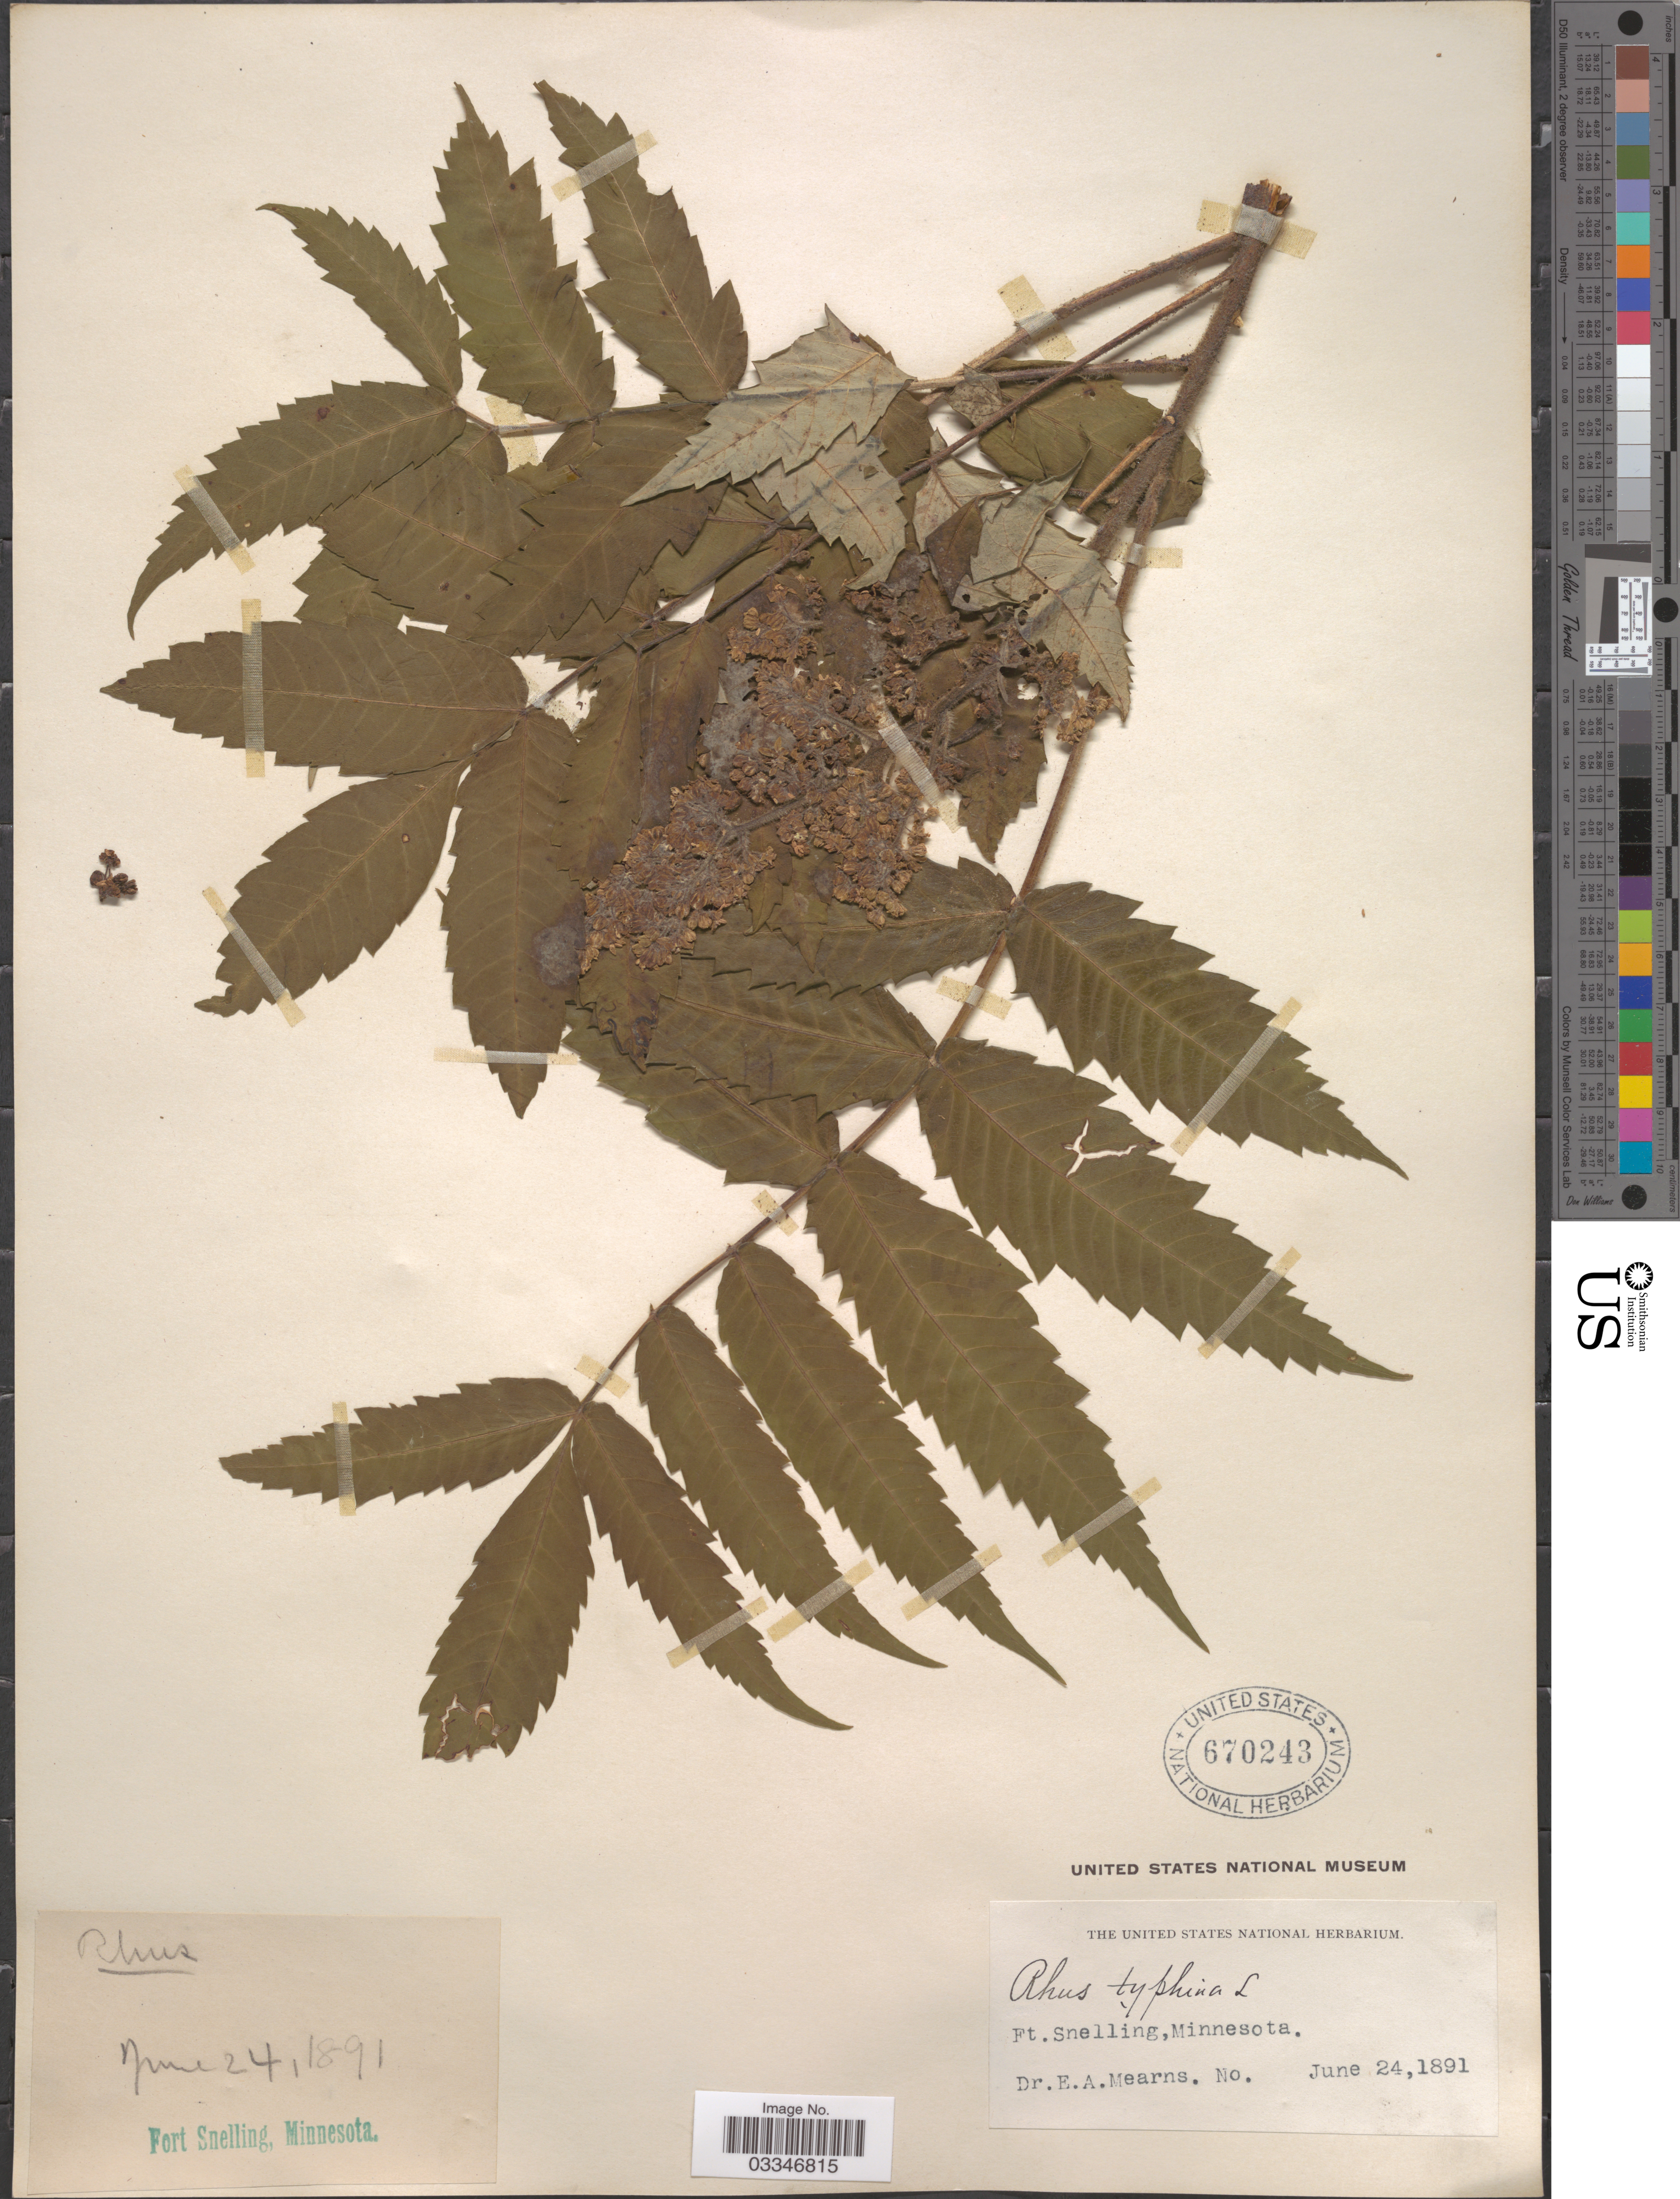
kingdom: Plantae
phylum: Tracheophyta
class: Magnoliopsida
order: Sapindales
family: Anacardiaceae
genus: Rhus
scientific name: Rhus typhina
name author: L.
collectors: E. A. Mearns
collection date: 1891-06-24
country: United States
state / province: Minnesota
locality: Ft. Snelling.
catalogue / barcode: US 670243